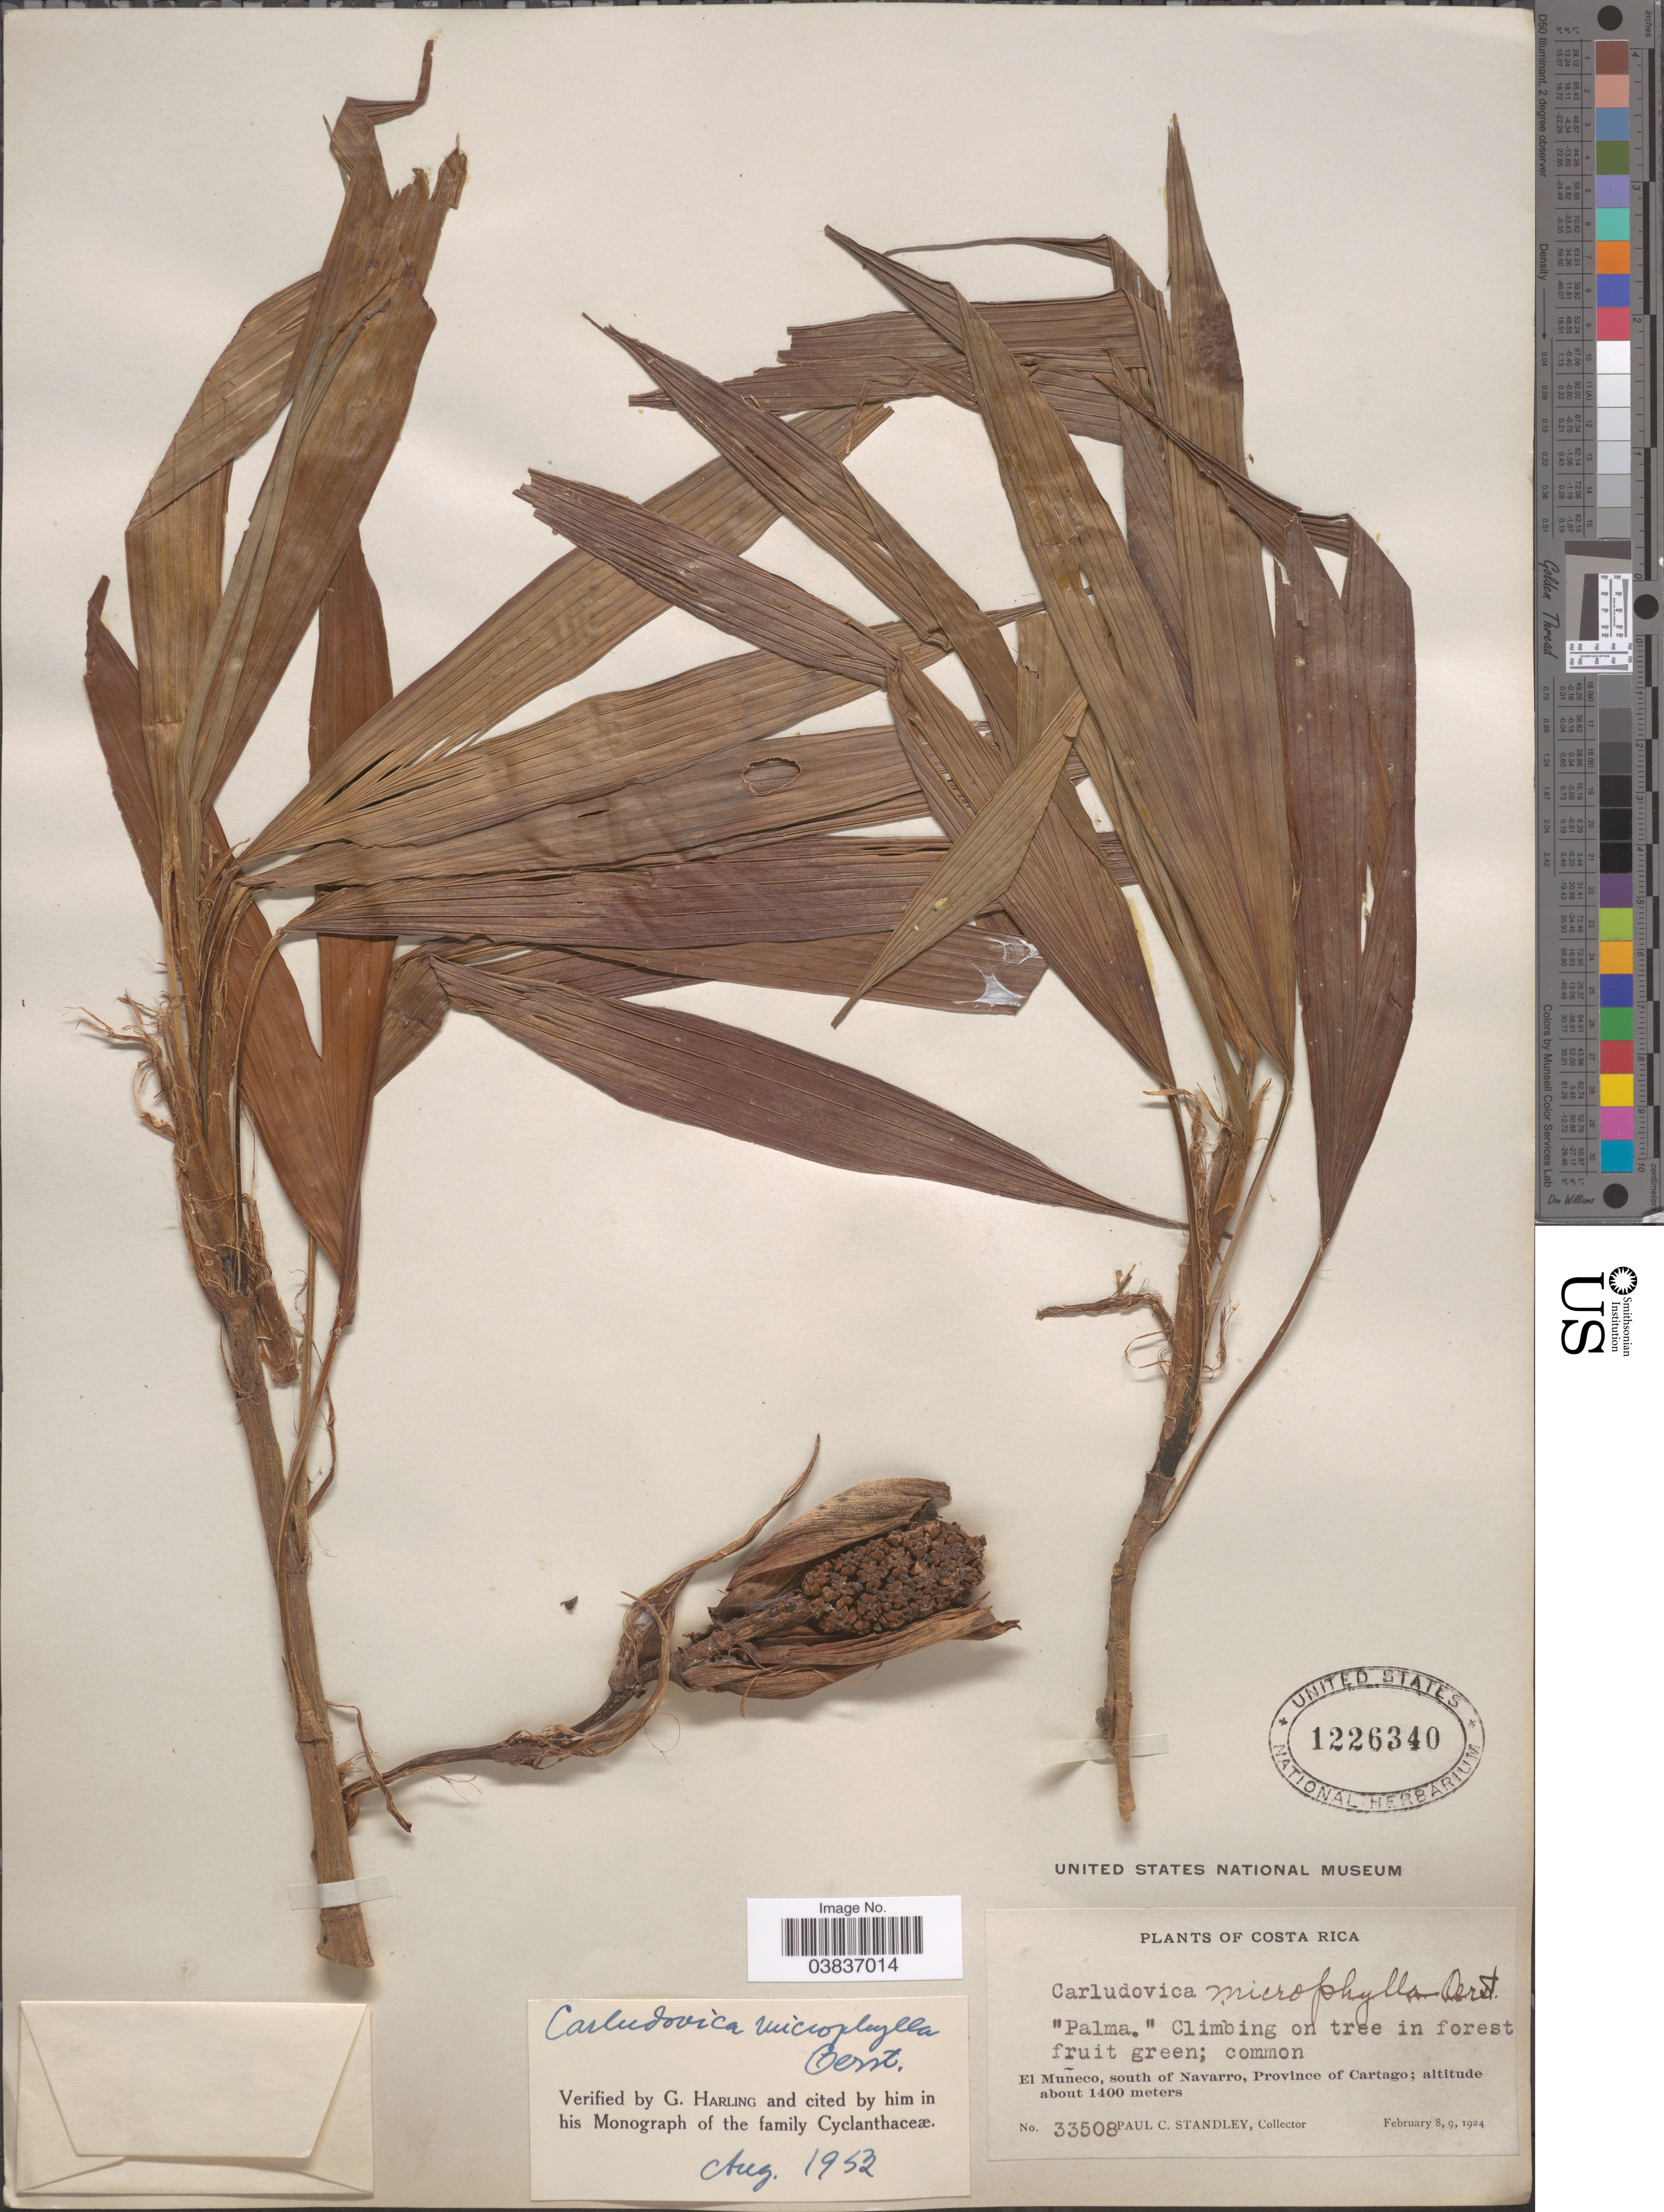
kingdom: Plantae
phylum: Tracheophyta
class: Liliopsida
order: Pandanales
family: Cyclanthaceae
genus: Asplundia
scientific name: Asplundia microphylla subsp. microphylla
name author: Harling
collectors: P. C. Standley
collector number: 33508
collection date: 1924-02-08/1924-02-09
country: Costa Rica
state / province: Cartago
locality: El Muñeco, south of Navarro.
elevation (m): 1400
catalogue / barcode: US 1226340